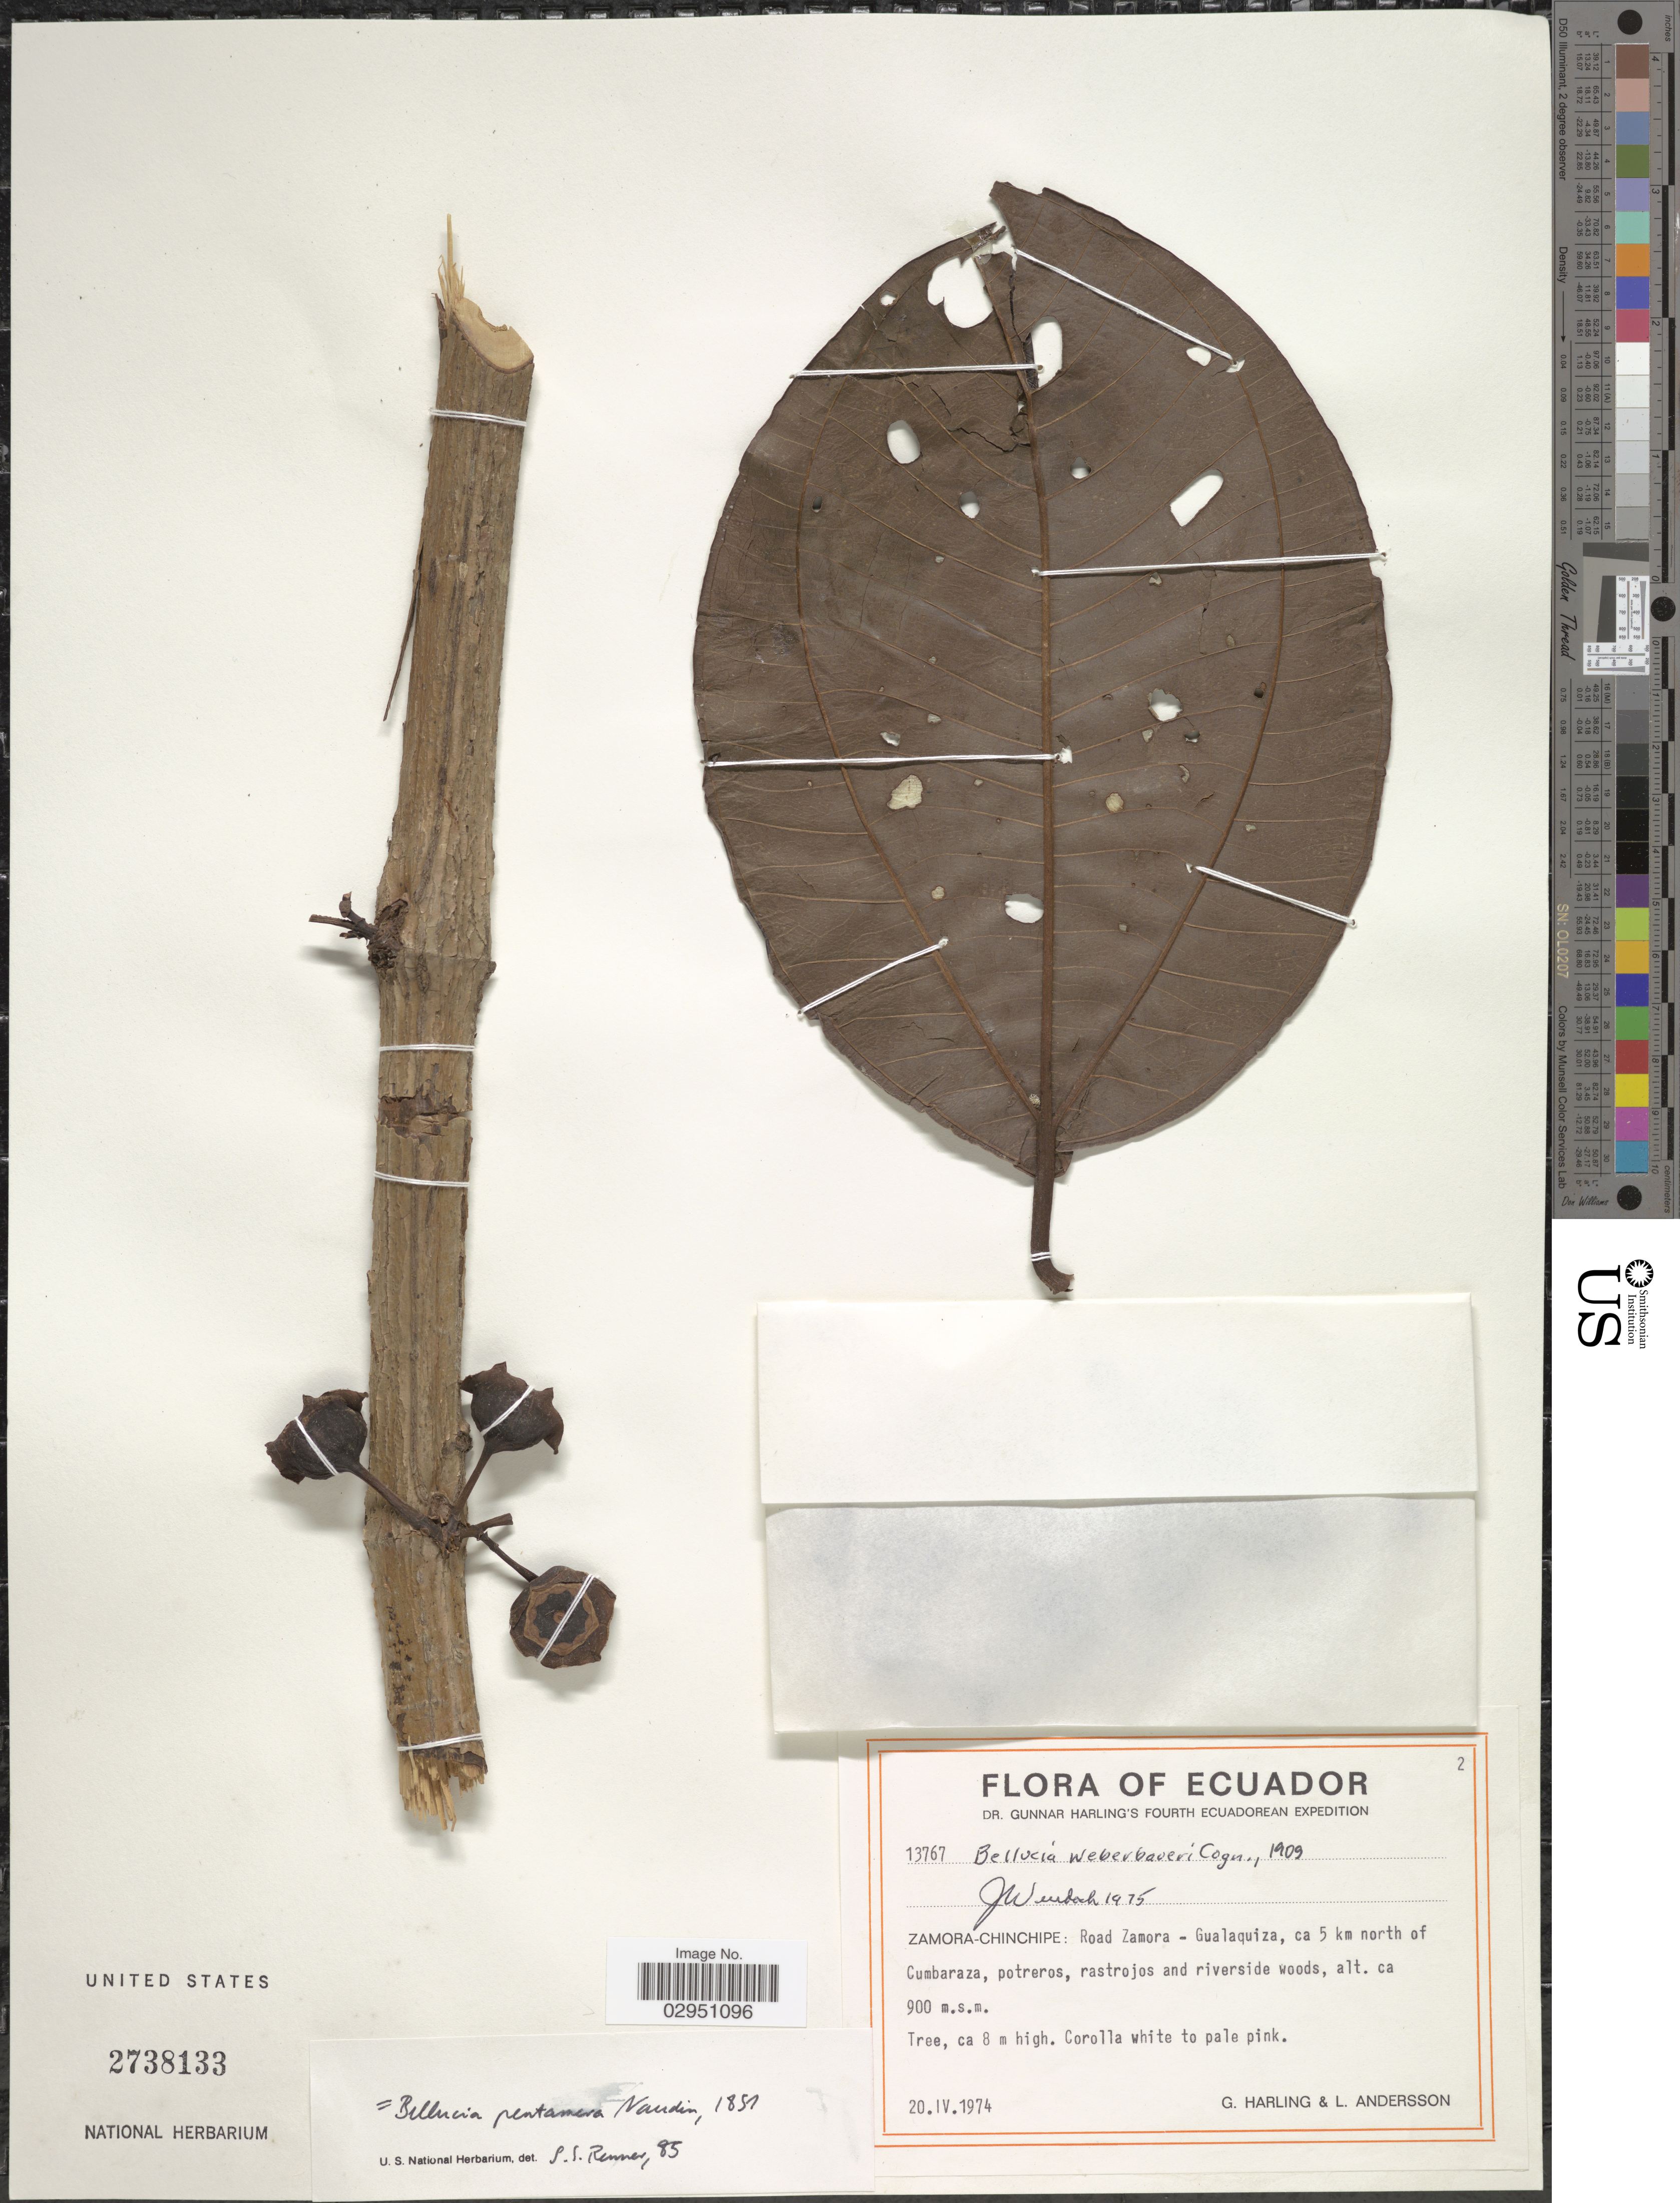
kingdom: Plantae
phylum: Tracheophyta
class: Magnoliopsida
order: Myrtales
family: Melastomataceae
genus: Bellucia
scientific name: Bellucia pentamera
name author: Naudin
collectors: G. Harling & L. Andersson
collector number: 13767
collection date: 1974-04-20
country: Ecuador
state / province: Zamora-Chinchipe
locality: Road Zamora - Gualaquiza, ca 5 km north of Cumbaraza.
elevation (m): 900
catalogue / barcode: US 2738133